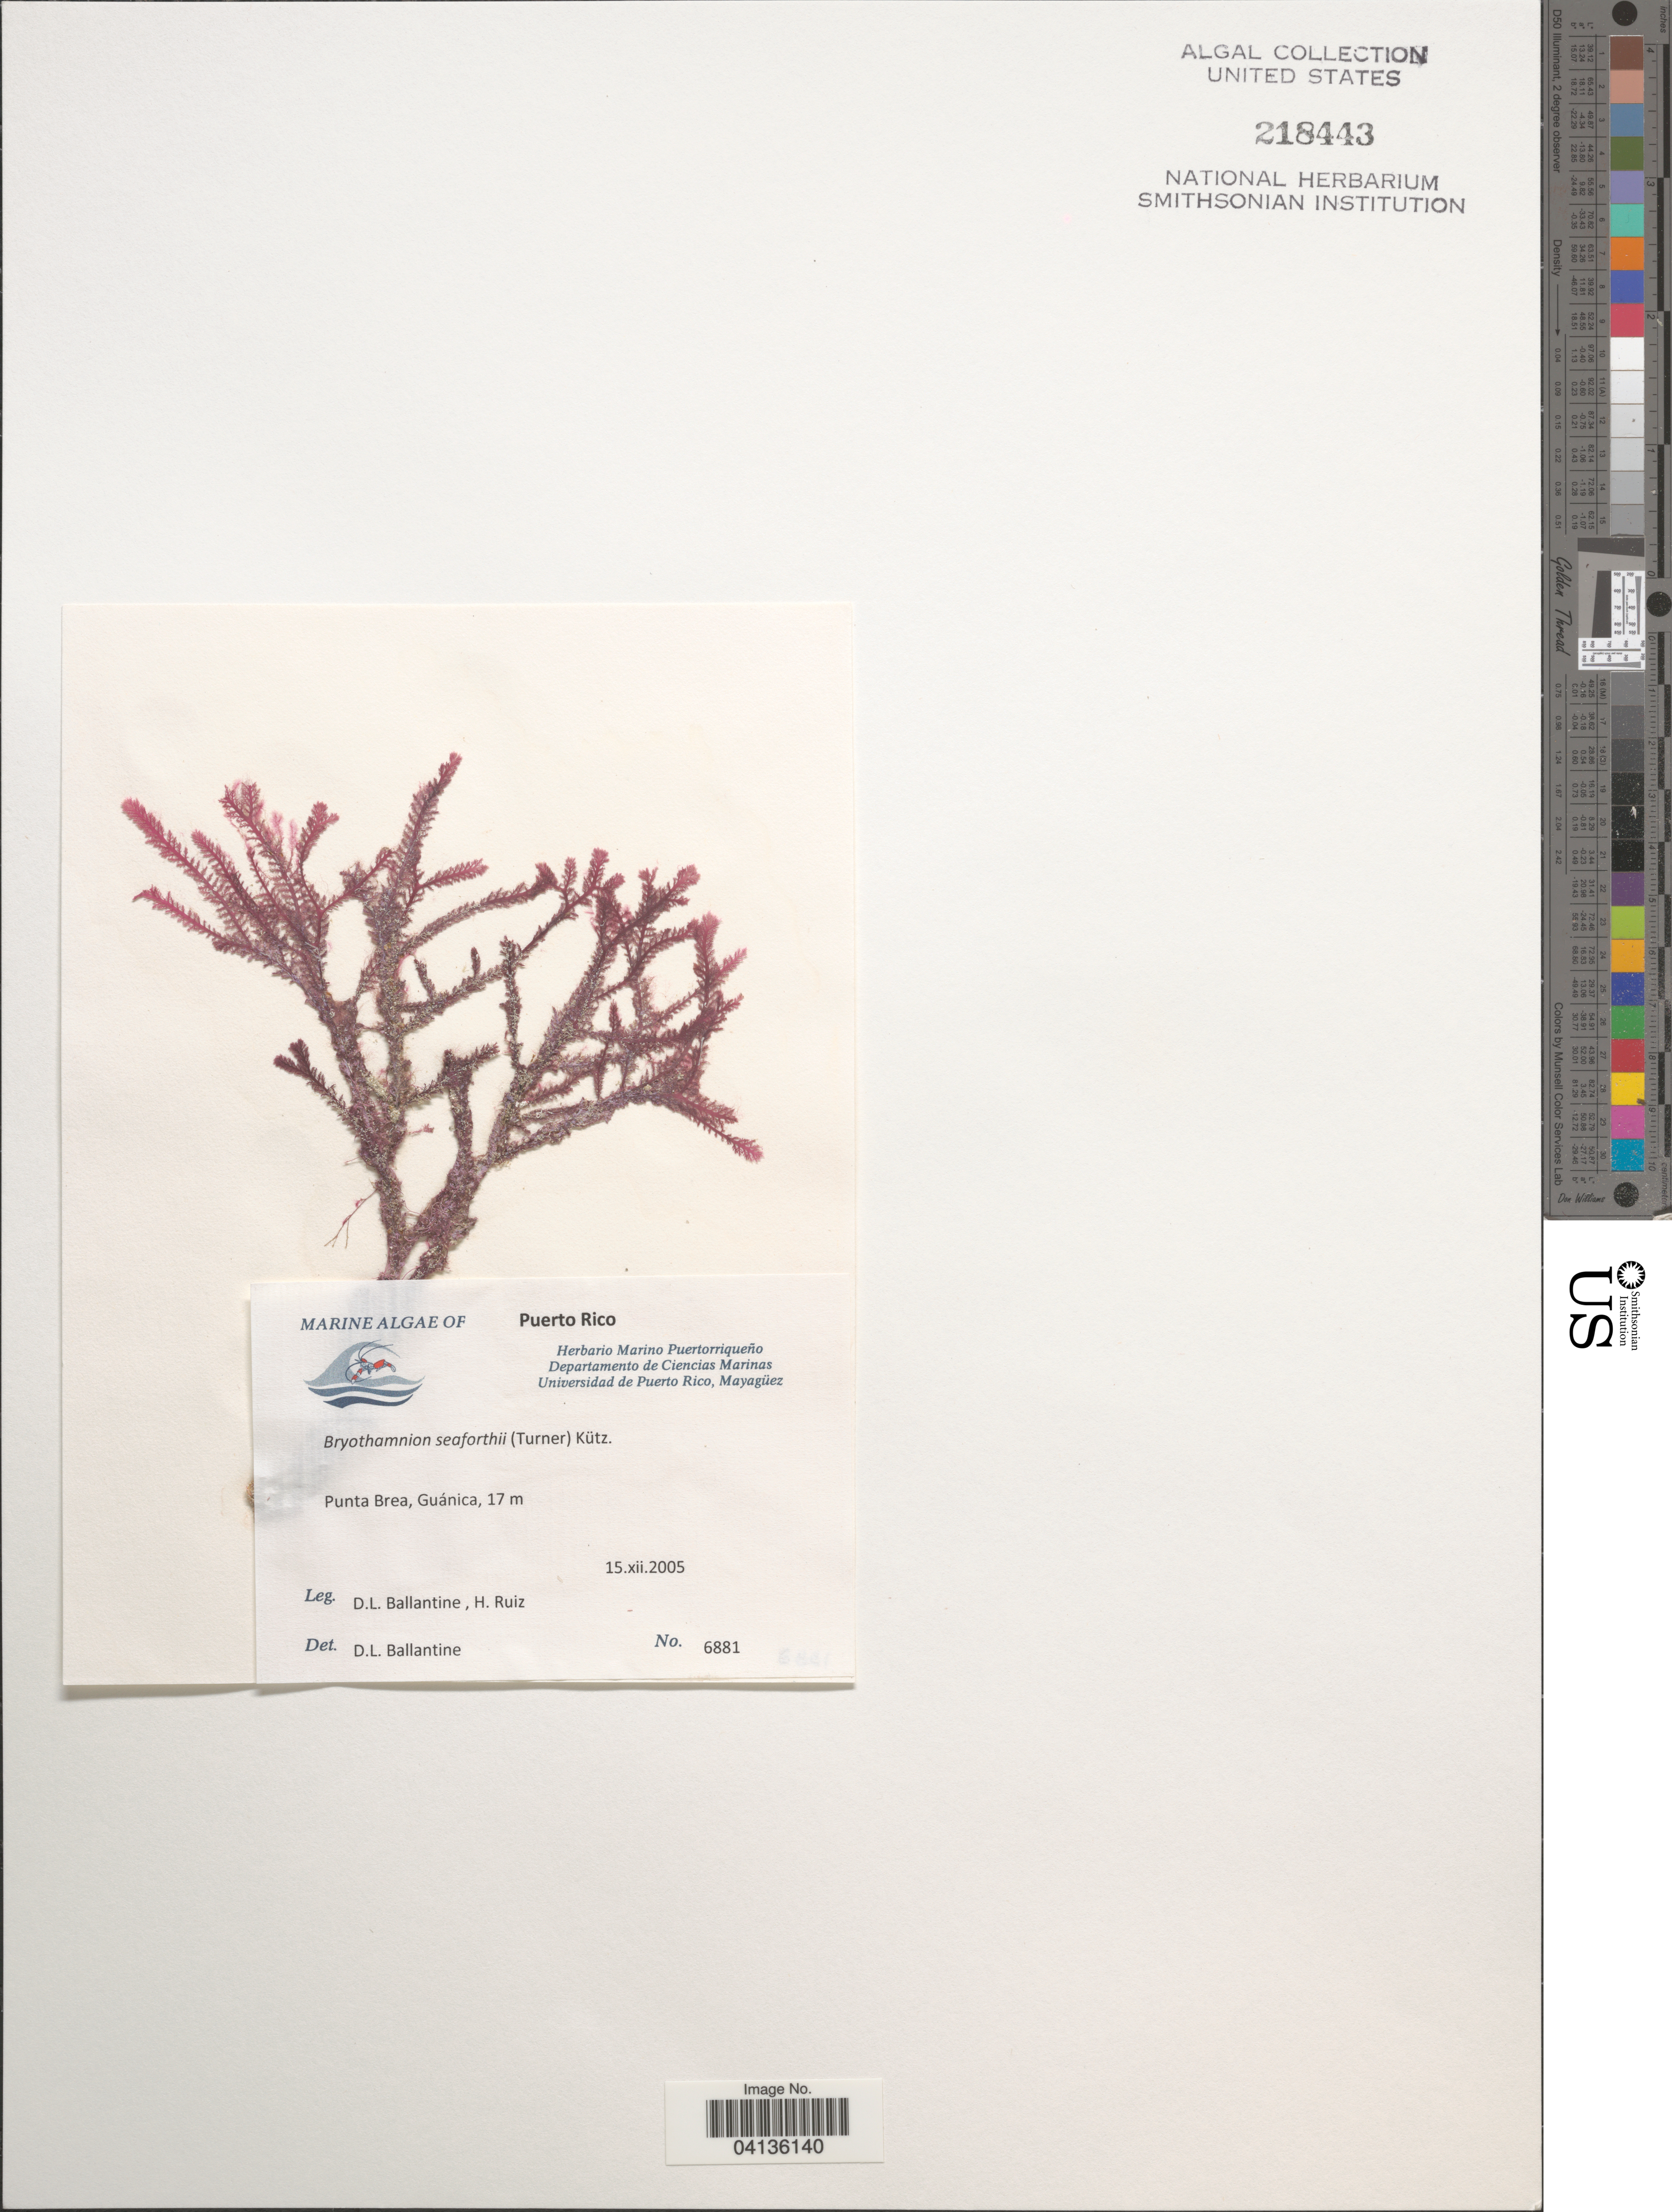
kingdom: Plantae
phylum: Rhodophyta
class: Florideophyceae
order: Ceramiales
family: Rhodomelaceae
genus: Bryothamnion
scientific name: Bryothamnion seaforthii f. disticha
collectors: D.L. Ballantine & H. Ruiz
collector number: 6881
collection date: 2005-12-15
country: Puerto Rico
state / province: Guánica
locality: Punta Brea.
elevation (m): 17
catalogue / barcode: US 218443